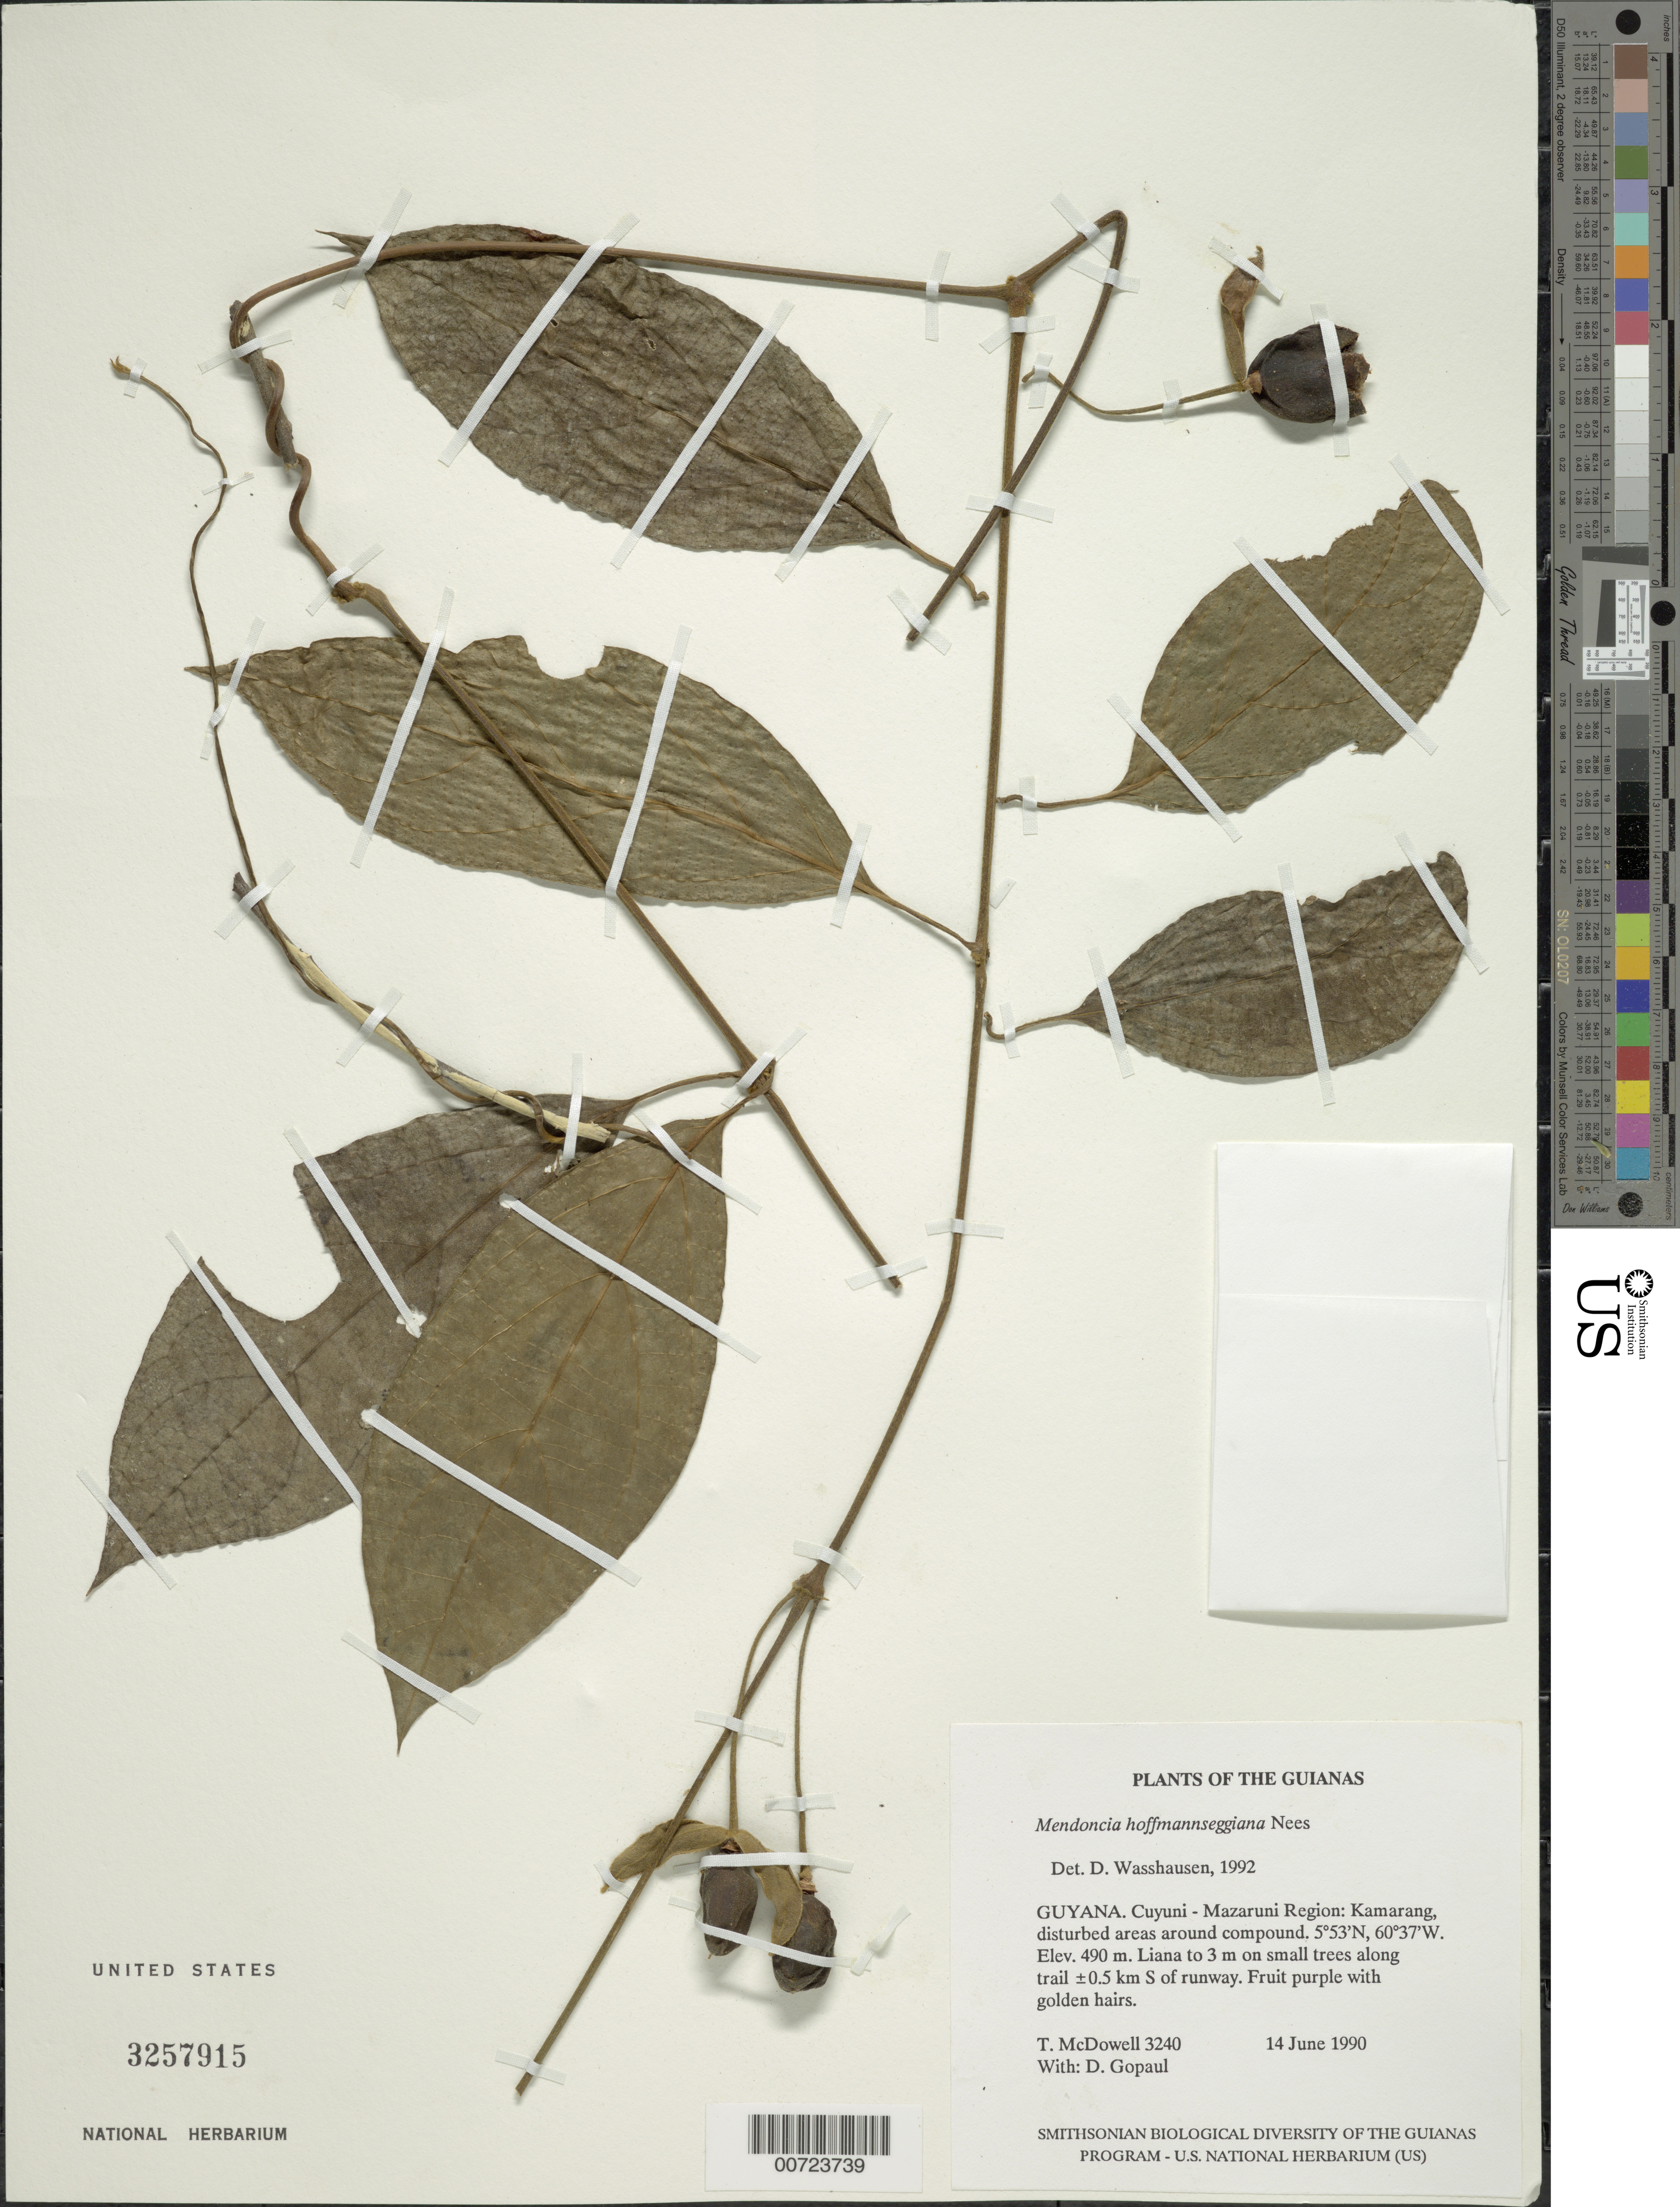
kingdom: Plantae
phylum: Tracheophyta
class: Magnoliopsida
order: Lamiales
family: Acanthaceae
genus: Mendoncia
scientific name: Mendoncia hoffmannseggiana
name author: Nees in DC.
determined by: Wasshausen, Dieter C., (BOT), Smithsonian Institution - National Museum of Natural History (UNITED STATES)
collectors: T. McDowell & D. Gopaul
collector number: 3240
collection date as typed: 14 June 1990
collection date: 1990-06-14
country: Guyana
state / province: Cuyuni-Mazaruni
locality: Kamarang, around compound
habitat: Disturbed areas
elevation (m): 490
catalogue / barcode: US 3257915